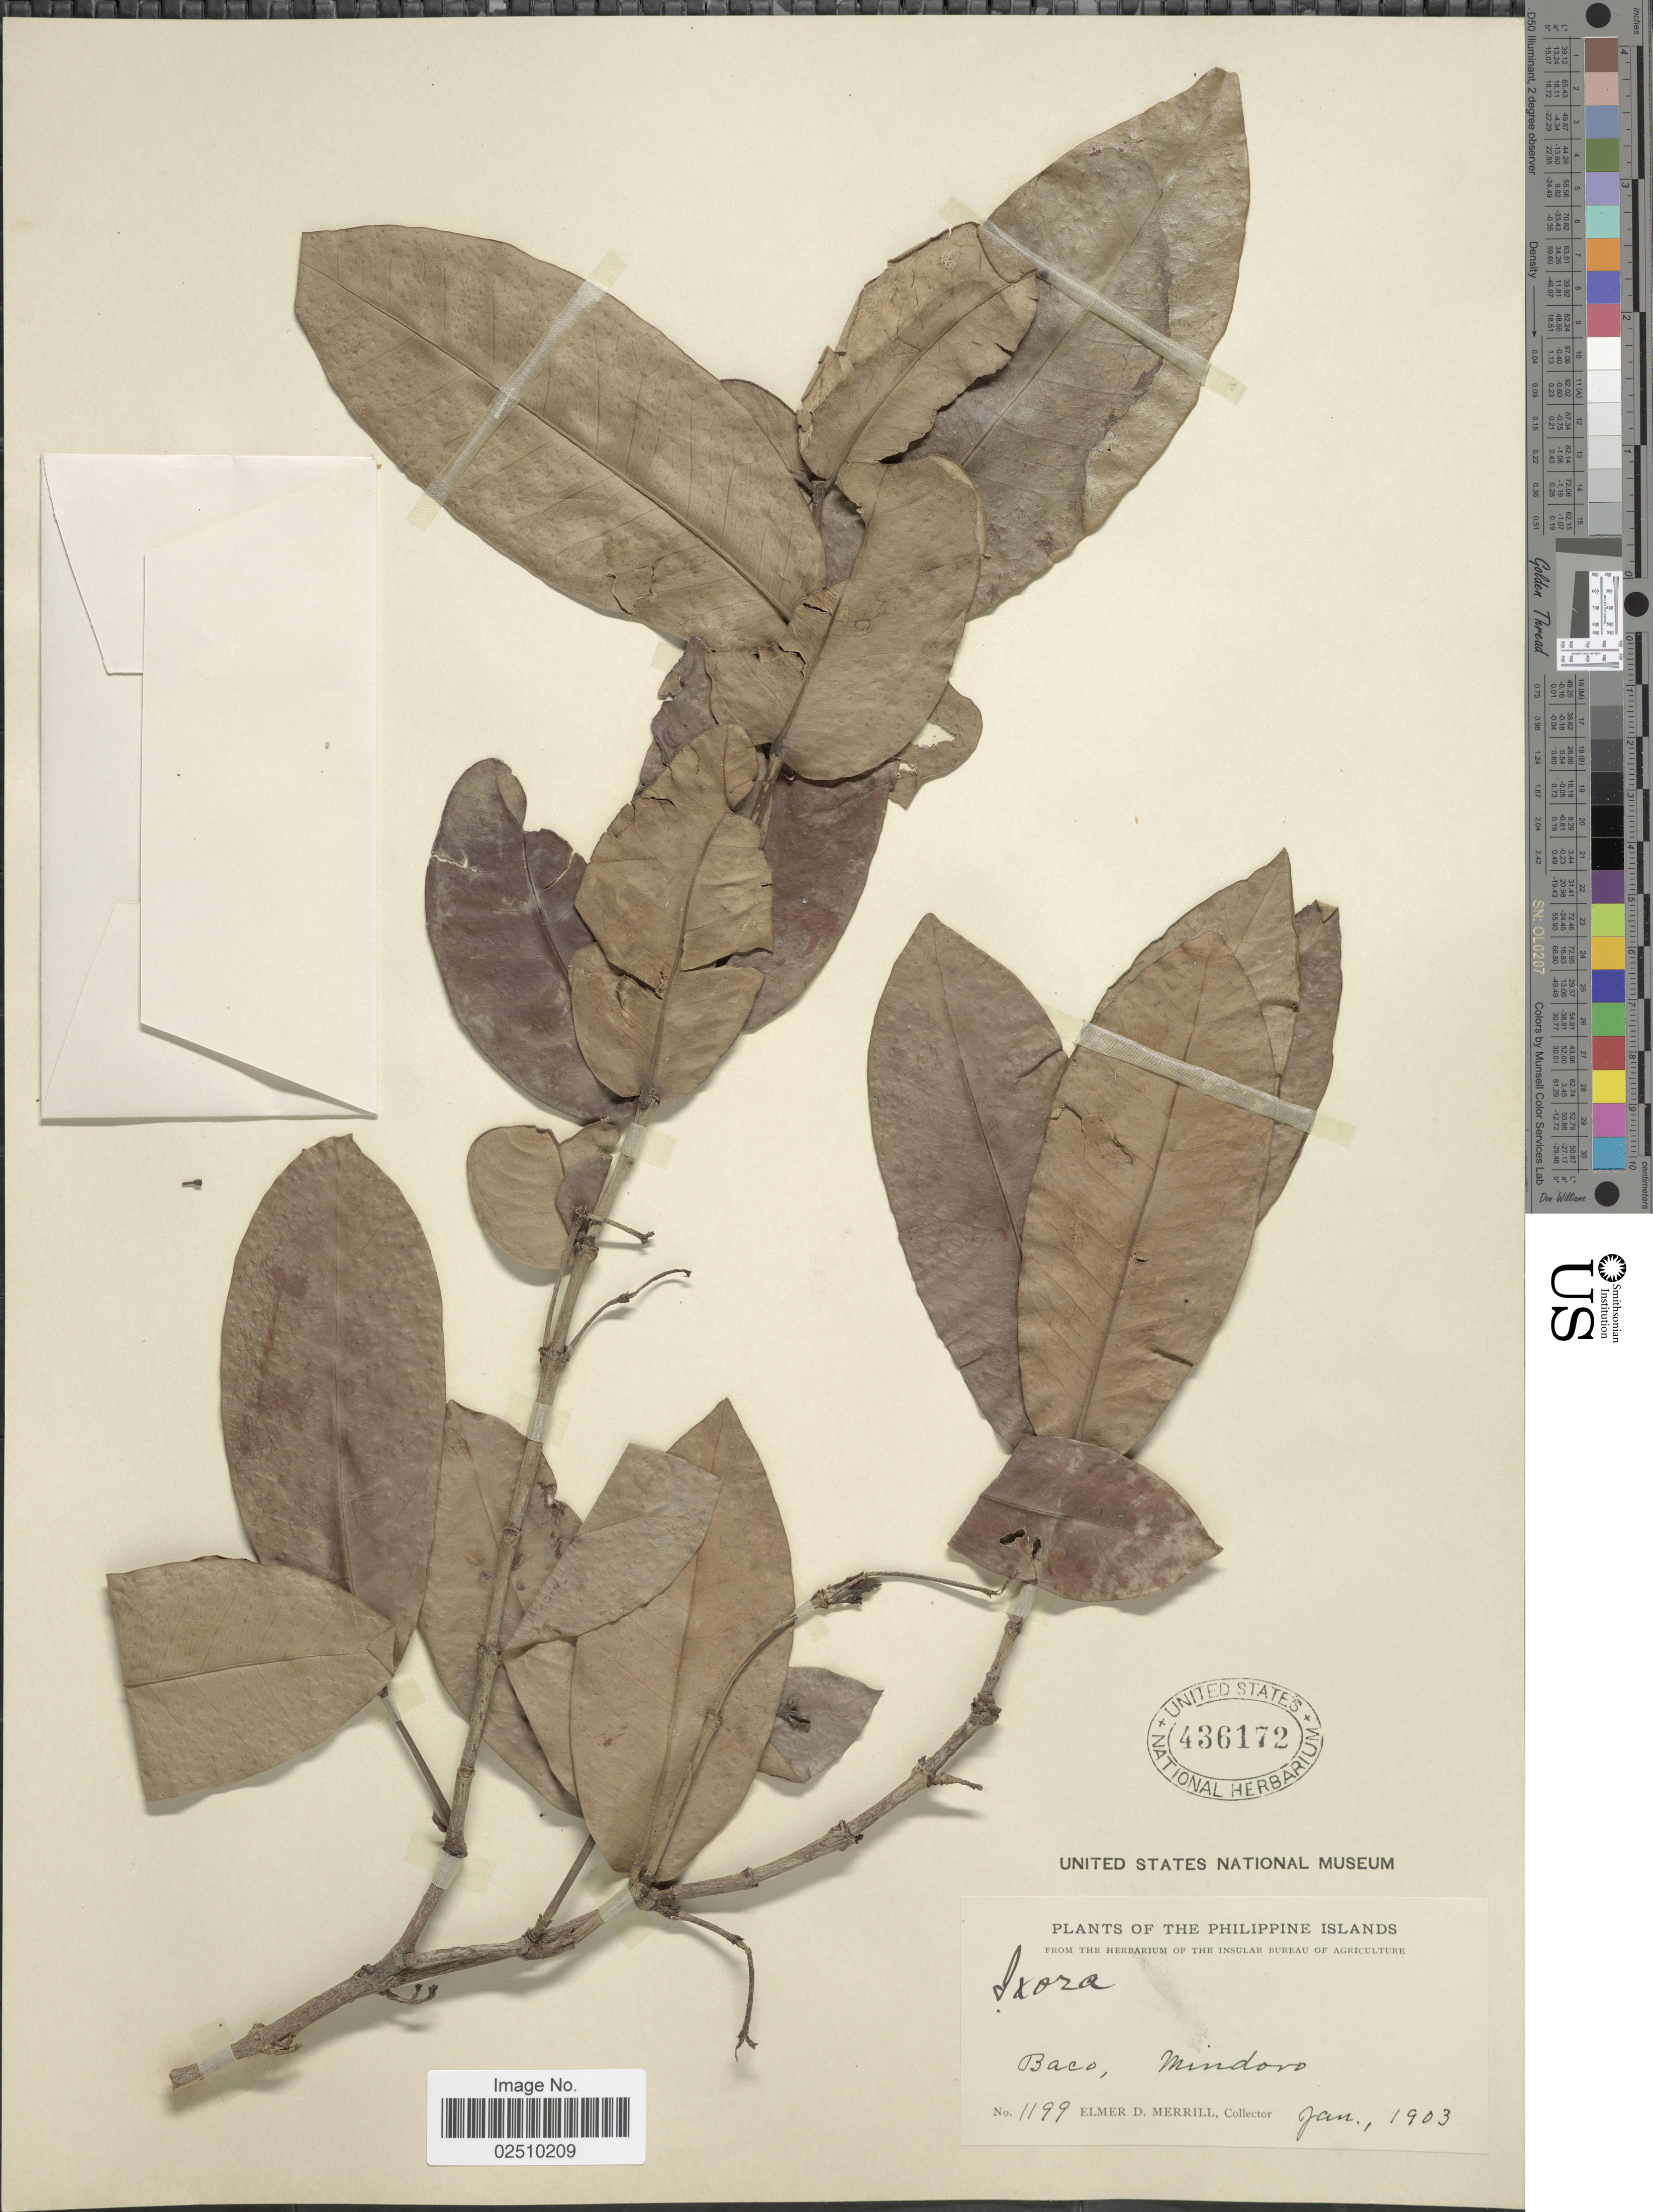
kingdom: Plantae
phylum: Tracheophyta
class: Magnoliopsida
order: Gentianales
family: Rubiaceae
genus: Ixora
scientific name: Ixora philippinensis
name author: Merr.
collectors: E. D. Merrill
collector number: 1199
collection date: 1903-01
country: Philippines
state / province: Mimaropa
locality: Philippine Islands. Baco, MIndoro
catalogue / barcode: US 436172